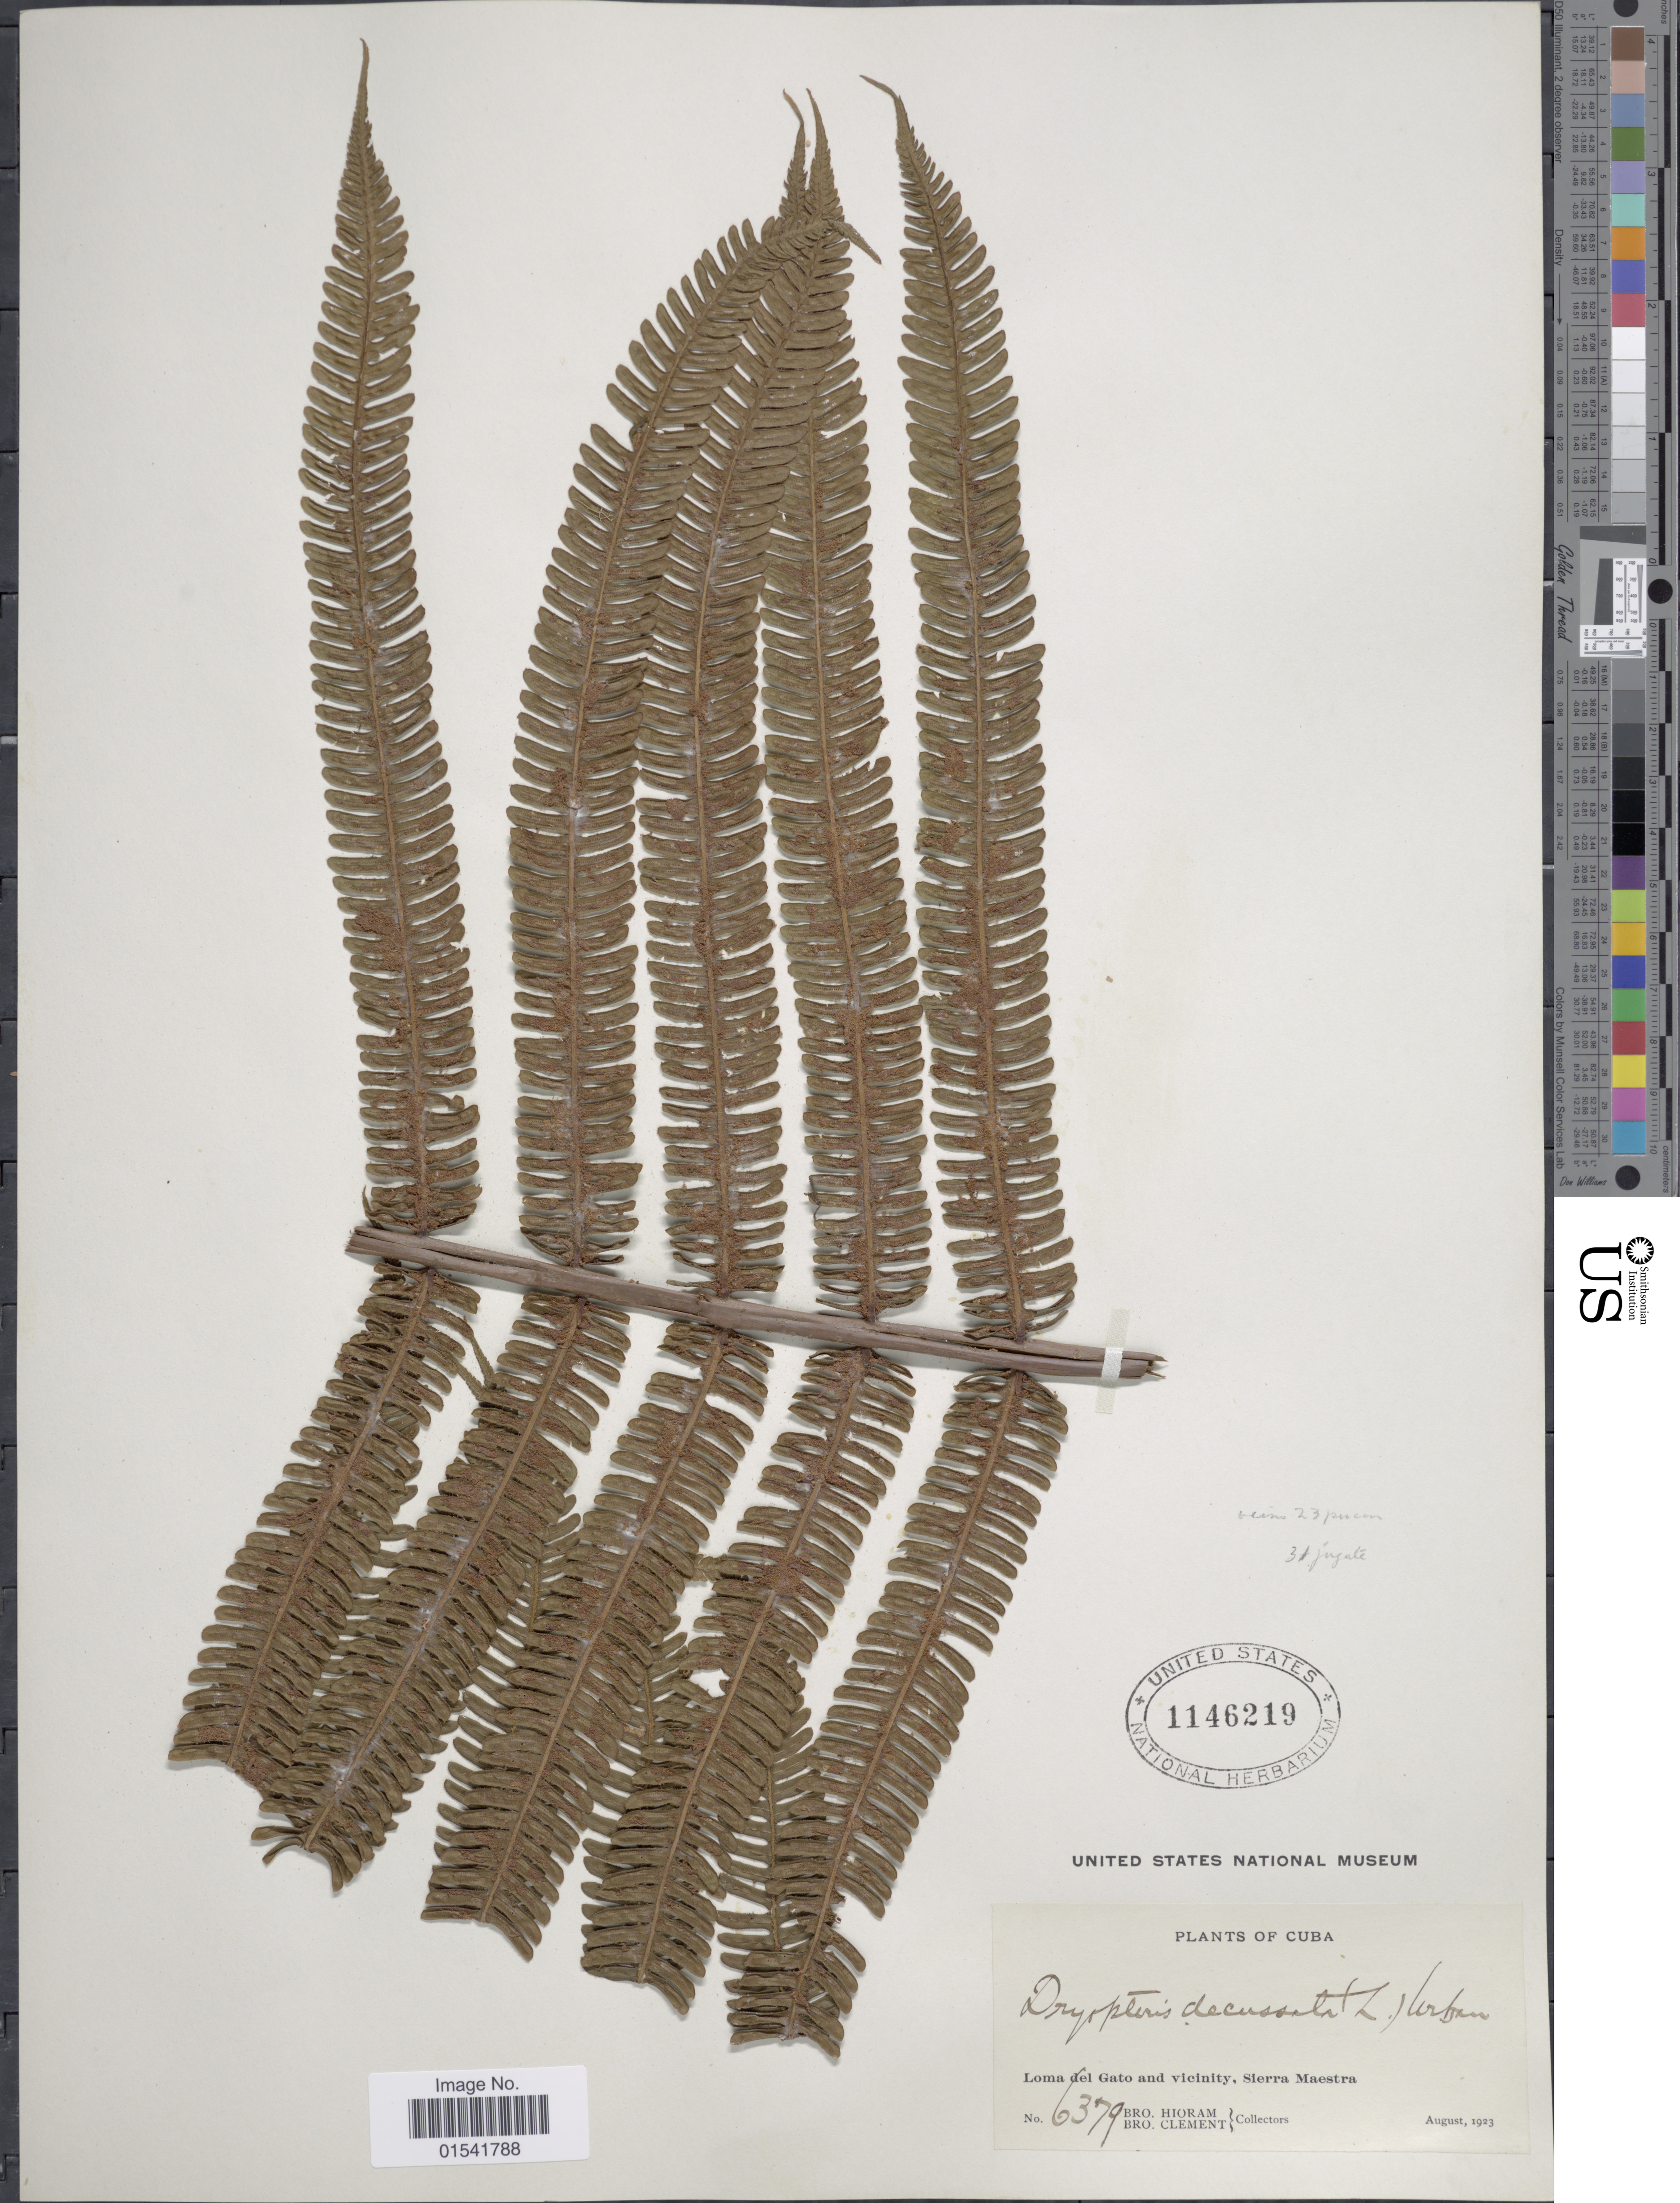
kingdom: Plantae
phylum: Tracheophyta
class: Polypodiopsida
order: Polypodiales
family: Thelypteridaceae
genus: Steiropteris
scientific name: Steiropteris decussata (L.) comb. nov., ined. 2015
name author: (L.)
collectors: Bro. Hioram & B. Clement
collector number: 6379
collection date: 1923-08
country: Cuba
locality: Loma del Gato and vicinity, Sierra Maestra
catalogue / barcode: US 1146219